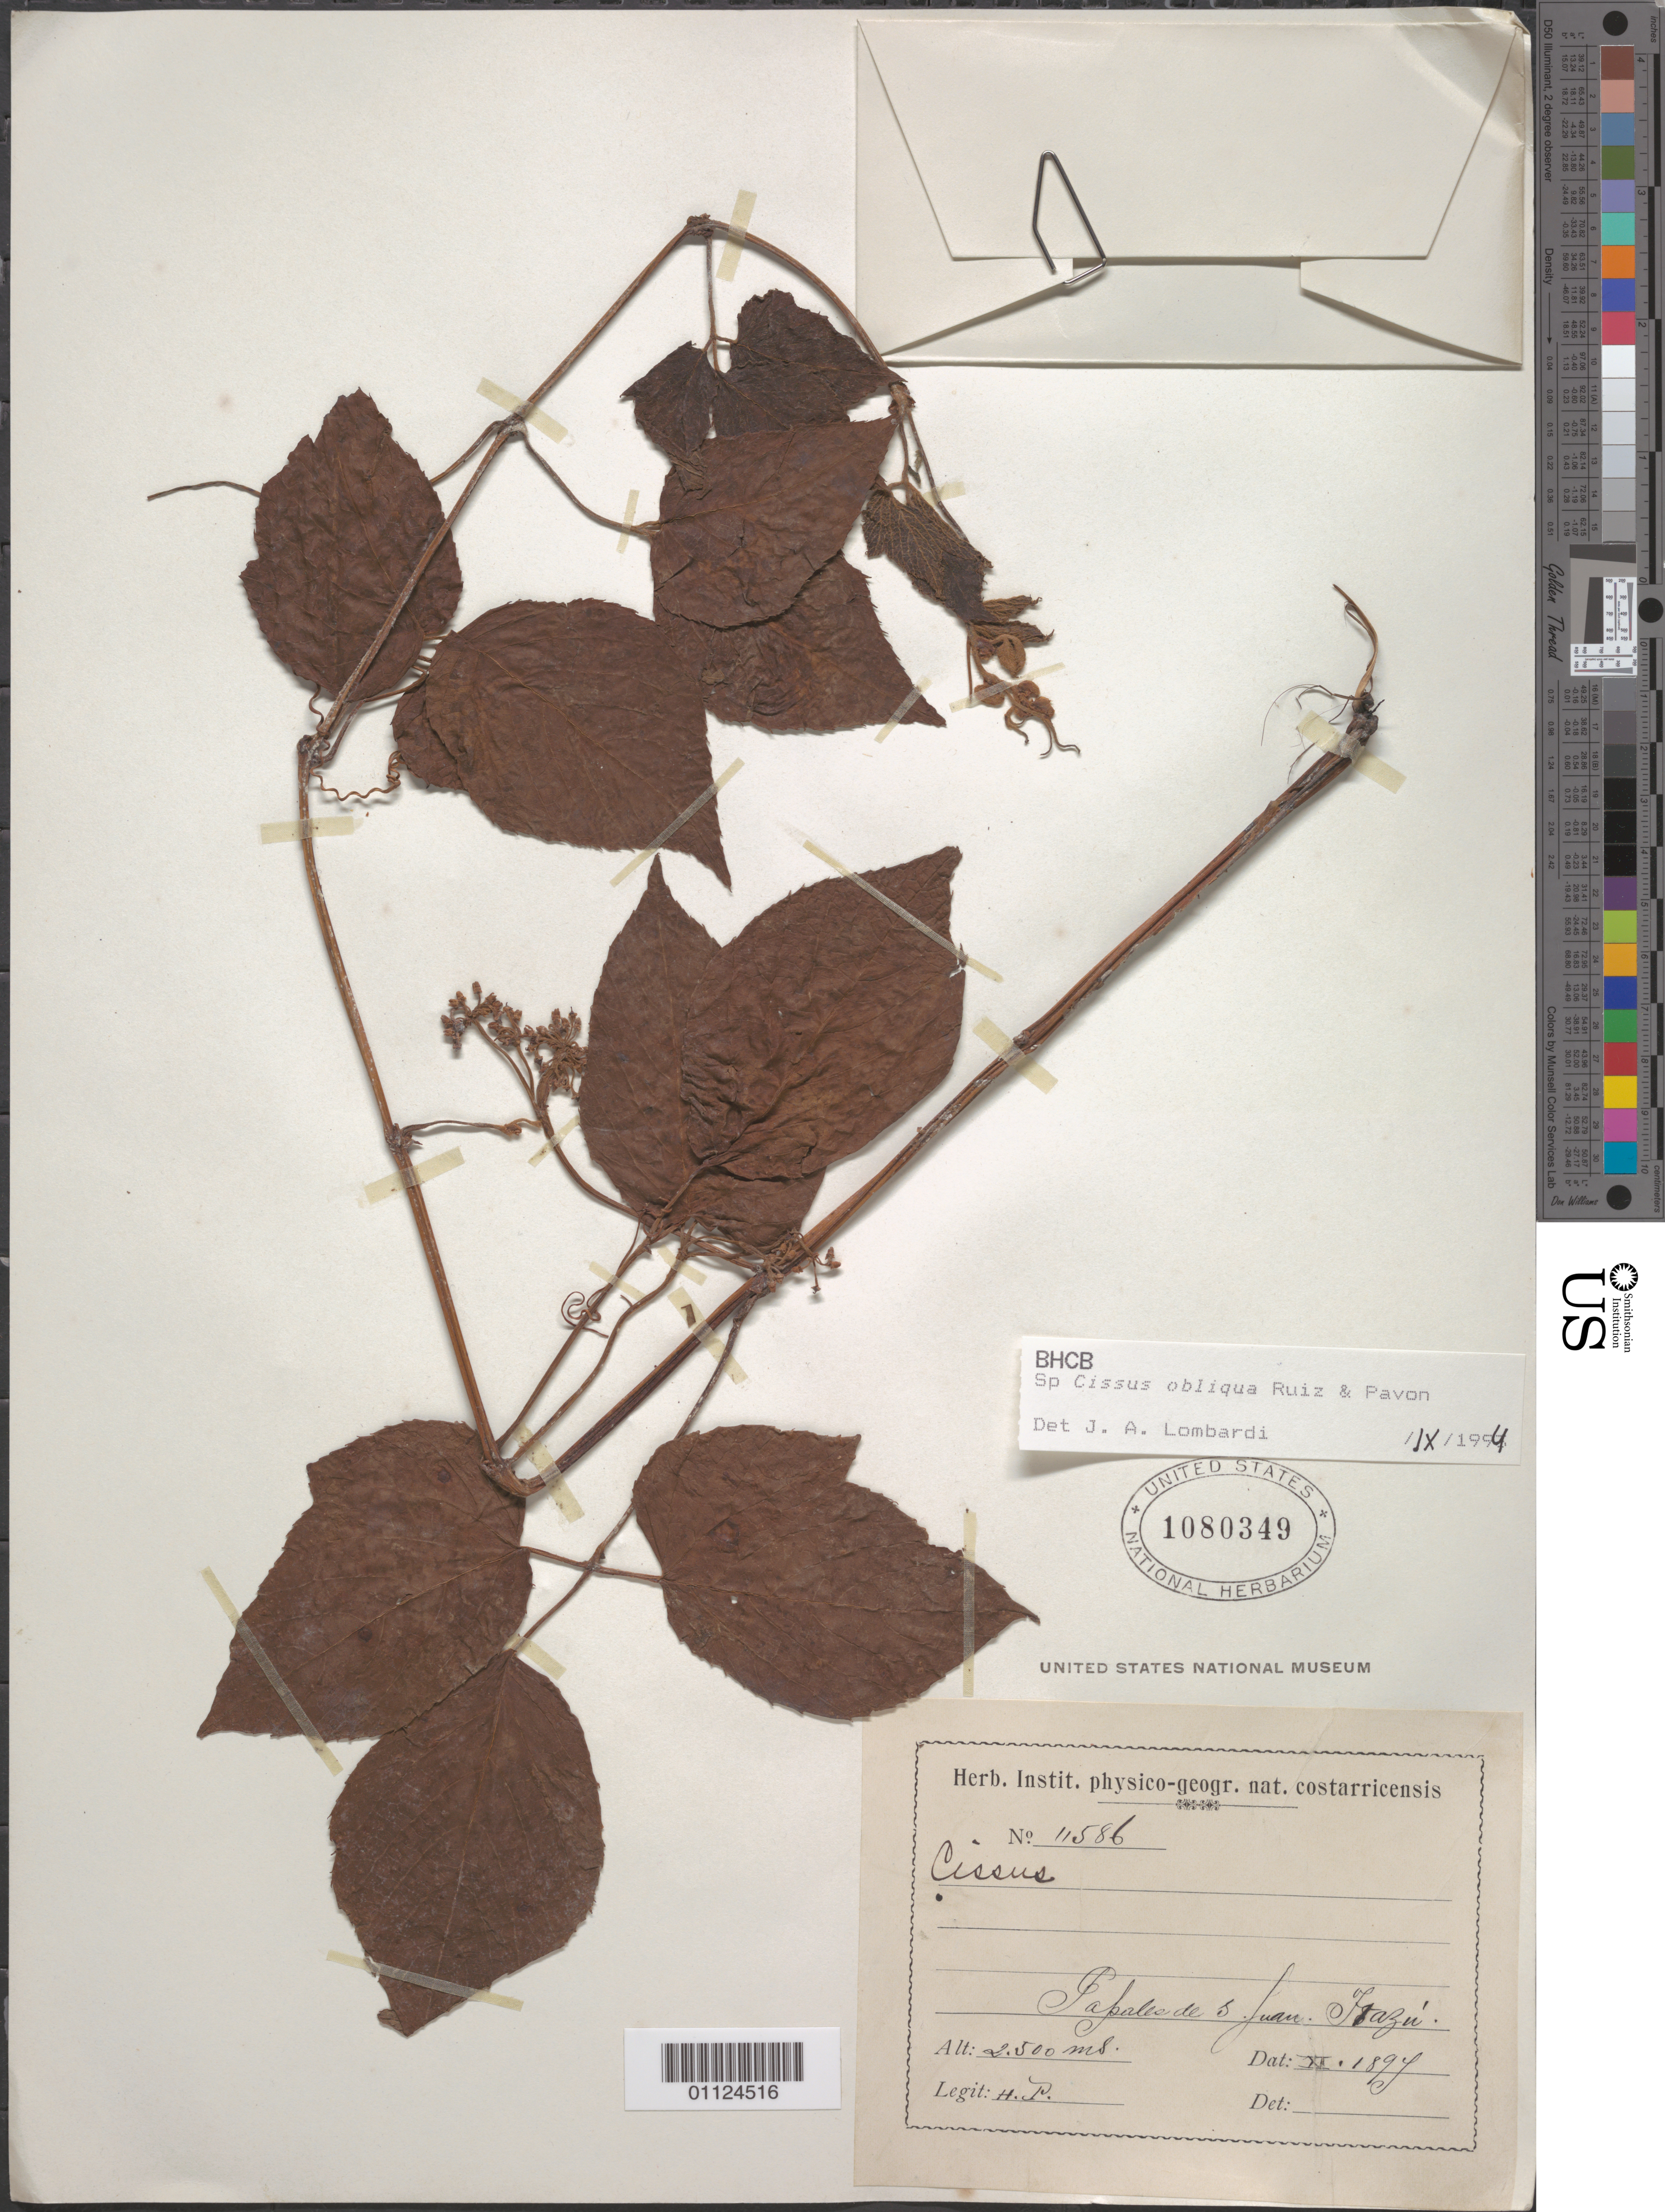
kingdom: Plantae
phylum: Tracheophyta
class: Magnoliopsida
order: Vitales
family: Vitaceae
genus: Cissus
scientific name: Cissus obliqua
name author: Ruiz & Pav.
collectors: H. F. Pittier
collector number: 11586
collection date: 1897-11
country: Costa Rica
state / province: San José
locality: San Juan. Irazu.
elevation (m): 2500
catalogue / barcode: US 1080349